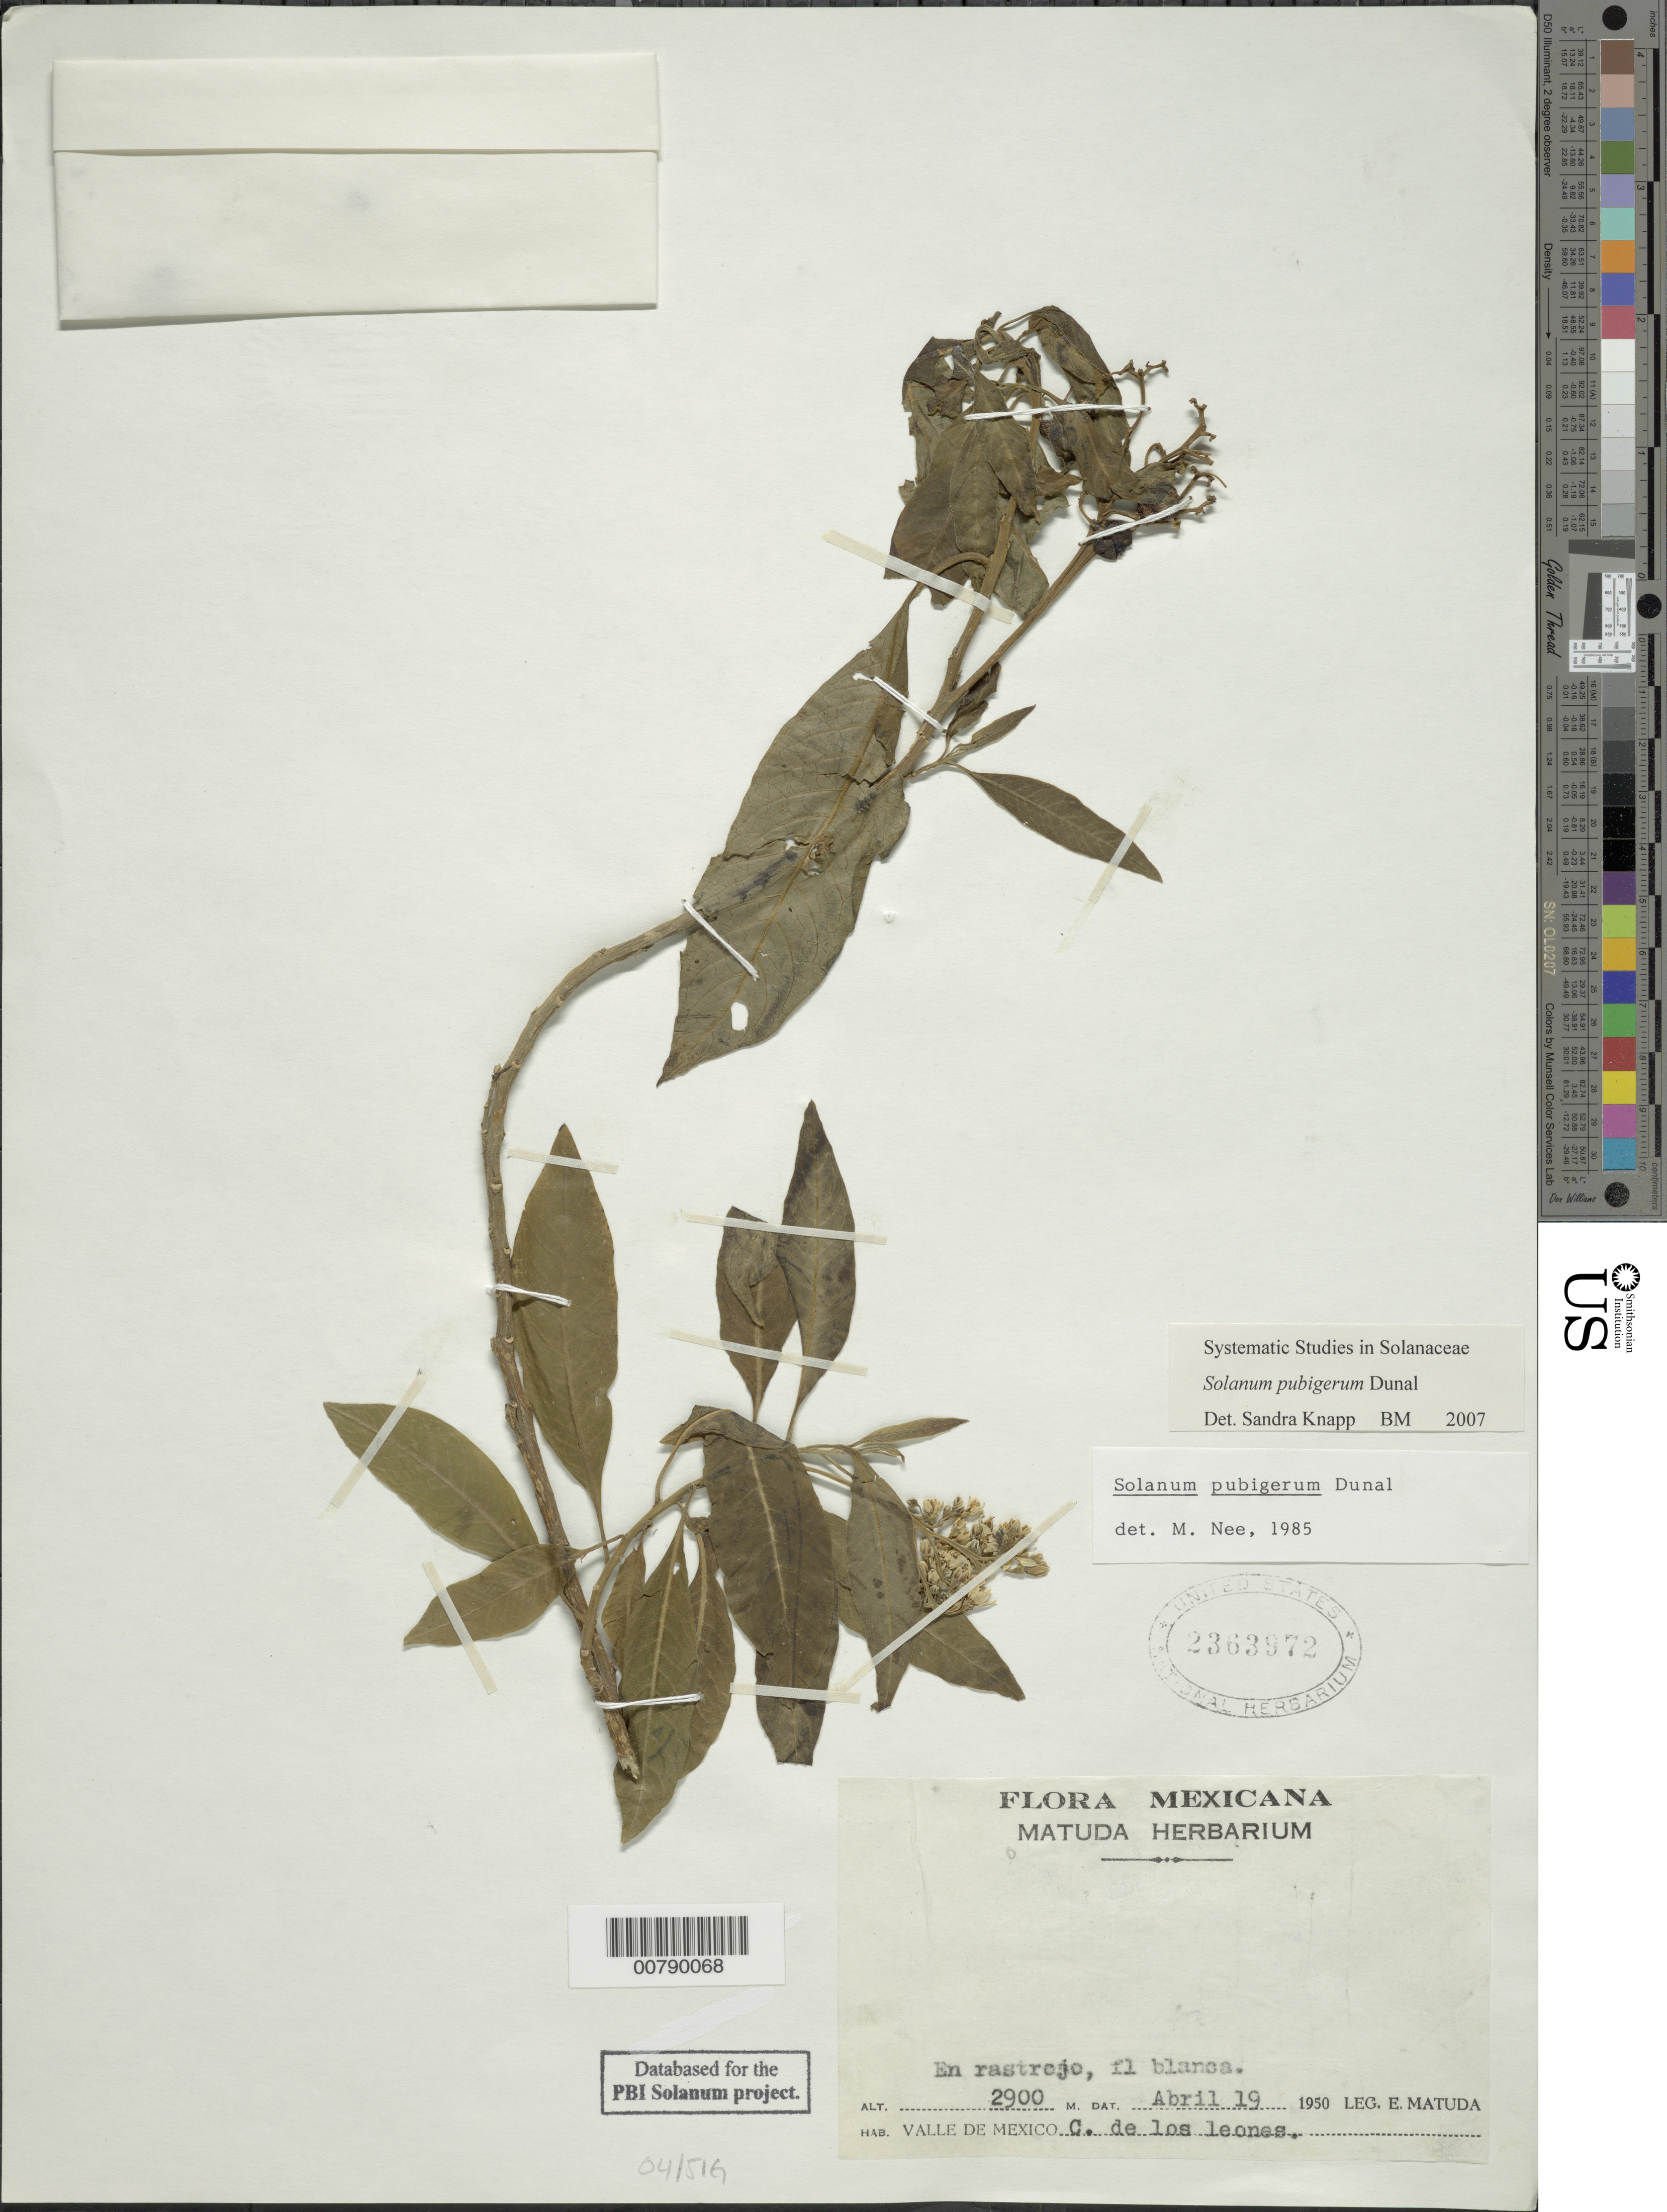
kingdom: Plantae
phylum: Tracheophyta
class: Magnoliopsida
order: Solanales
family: Solanaceae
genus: Solanum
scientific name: Solanum pubigerum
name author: Dunal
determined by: Knapp, S. D.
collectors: E. Matuda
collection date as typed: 19 Apr 1950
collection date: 1950-04-19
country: Mexico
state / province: Distrito Federal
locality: Valle de Mexico C. de los Leones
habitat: en rastrojo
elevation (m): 2900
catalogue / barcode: US 2363972